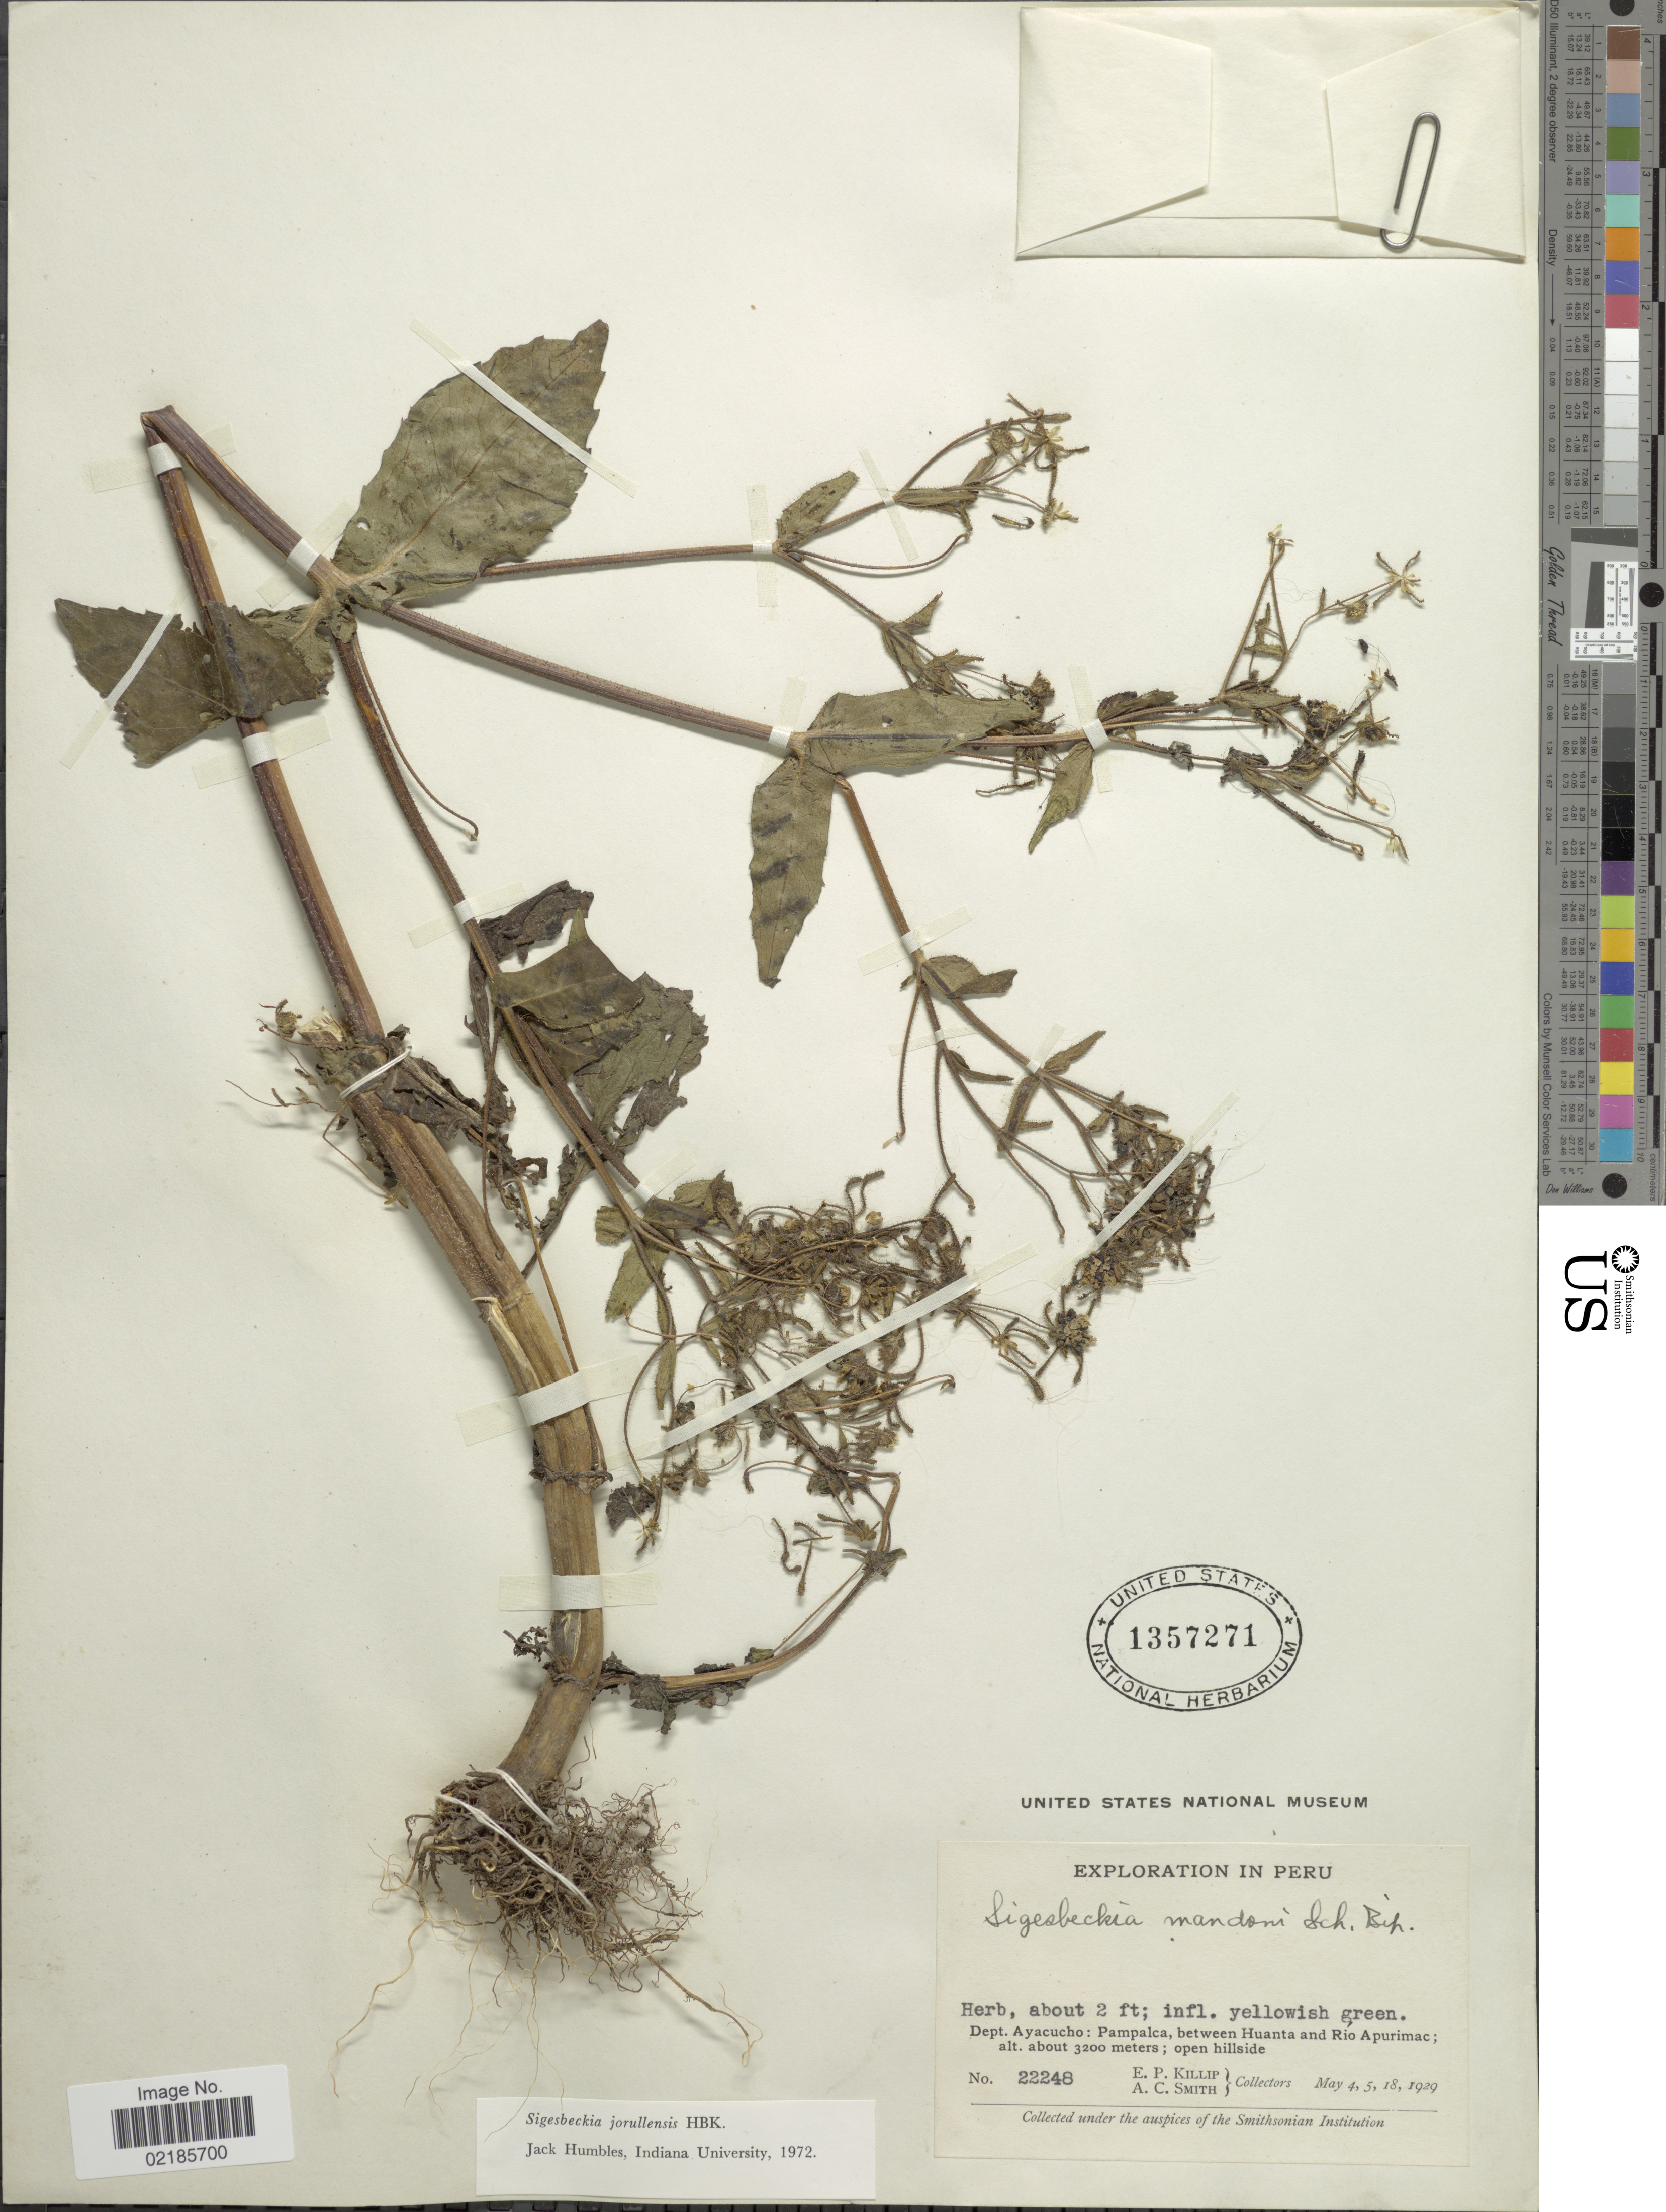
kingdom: Plantae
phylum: Tracheophyta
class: Magnoliopsida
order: Asterales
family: Asteraceae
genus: Sigesbeckia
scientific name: Sigesbeckia jorullensis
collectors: E. P. Killip & A. C. Smith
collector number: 22248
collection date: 1929-05-04/1929-05-18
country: Peru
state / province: Ayacucho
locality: Pampalca, between Huanta and Rio Apurimac; open hillside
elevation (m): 3200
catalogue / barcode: US 1357271